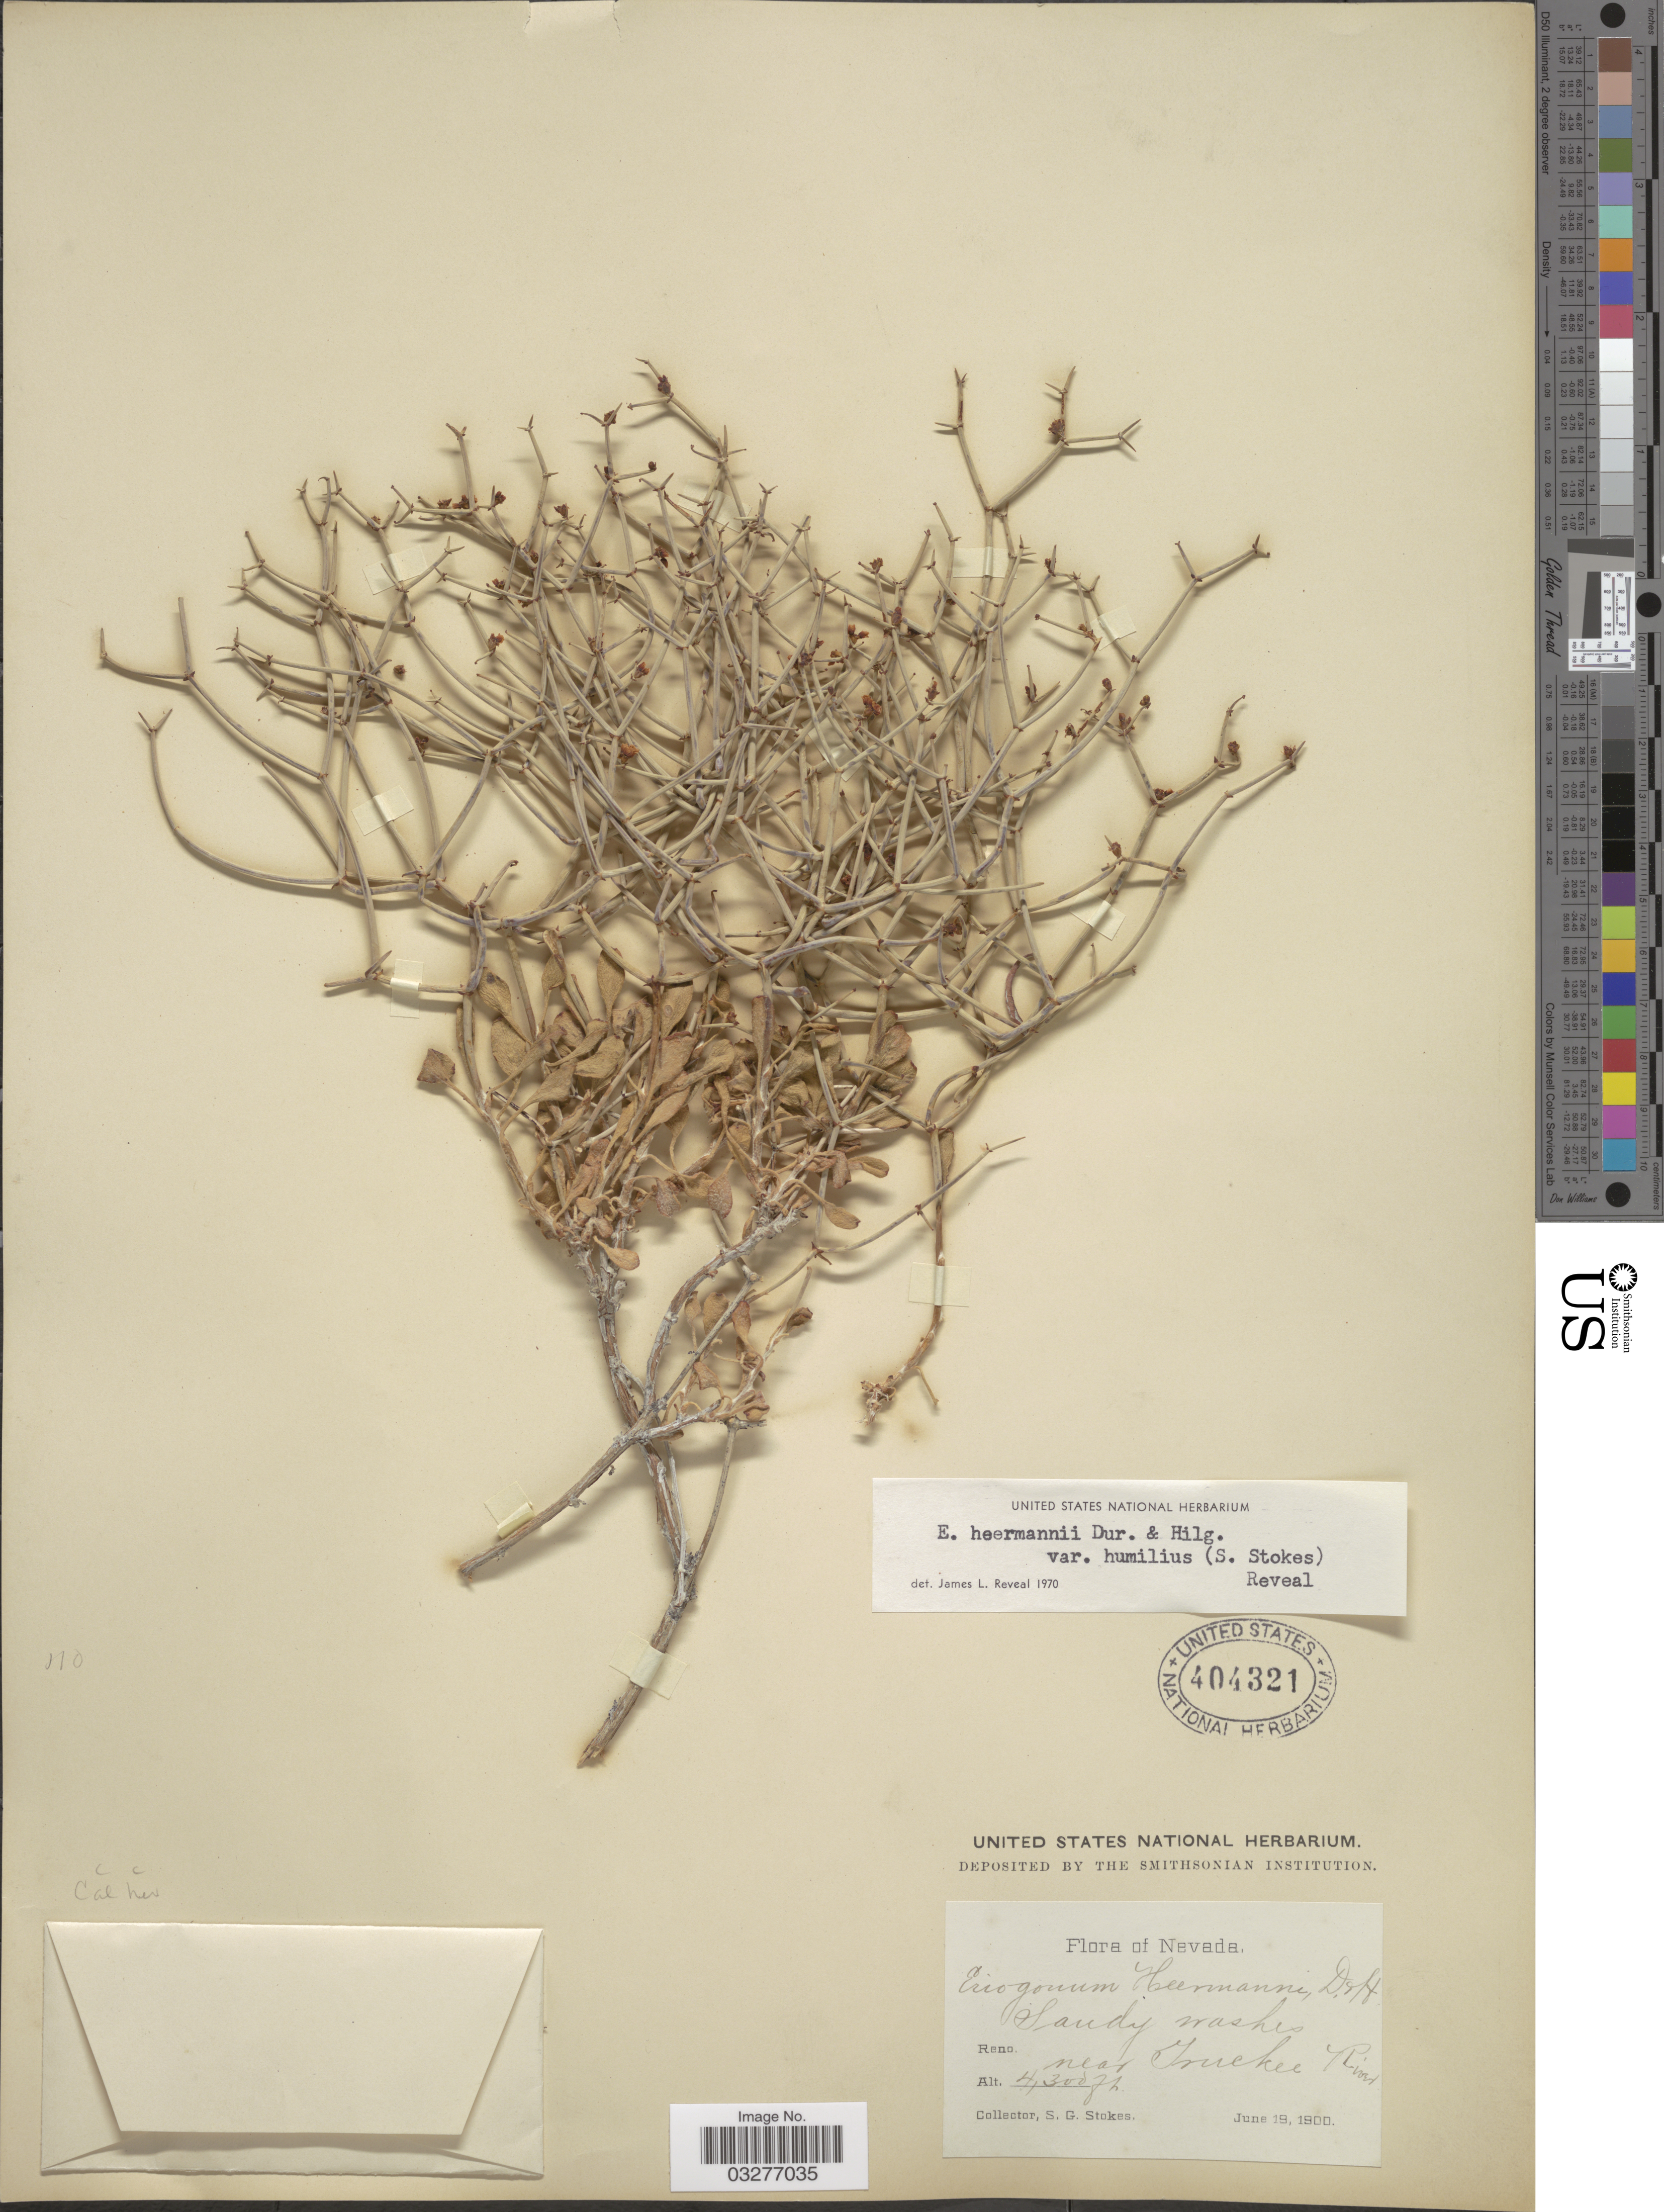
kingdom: Plantae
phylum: Tracheophyta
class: Magnoliopsida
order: Caryophyllales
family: Polygonaceae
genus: Eriogonum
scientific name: Eriogonum heermannii var. humilius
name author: (S. Stokes) Reveal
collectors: S. G. Stokes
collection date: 1900-06-19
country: United States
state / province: Nevada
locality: Reno, Near Truckee River.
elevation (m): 1311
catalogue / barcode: US 404321